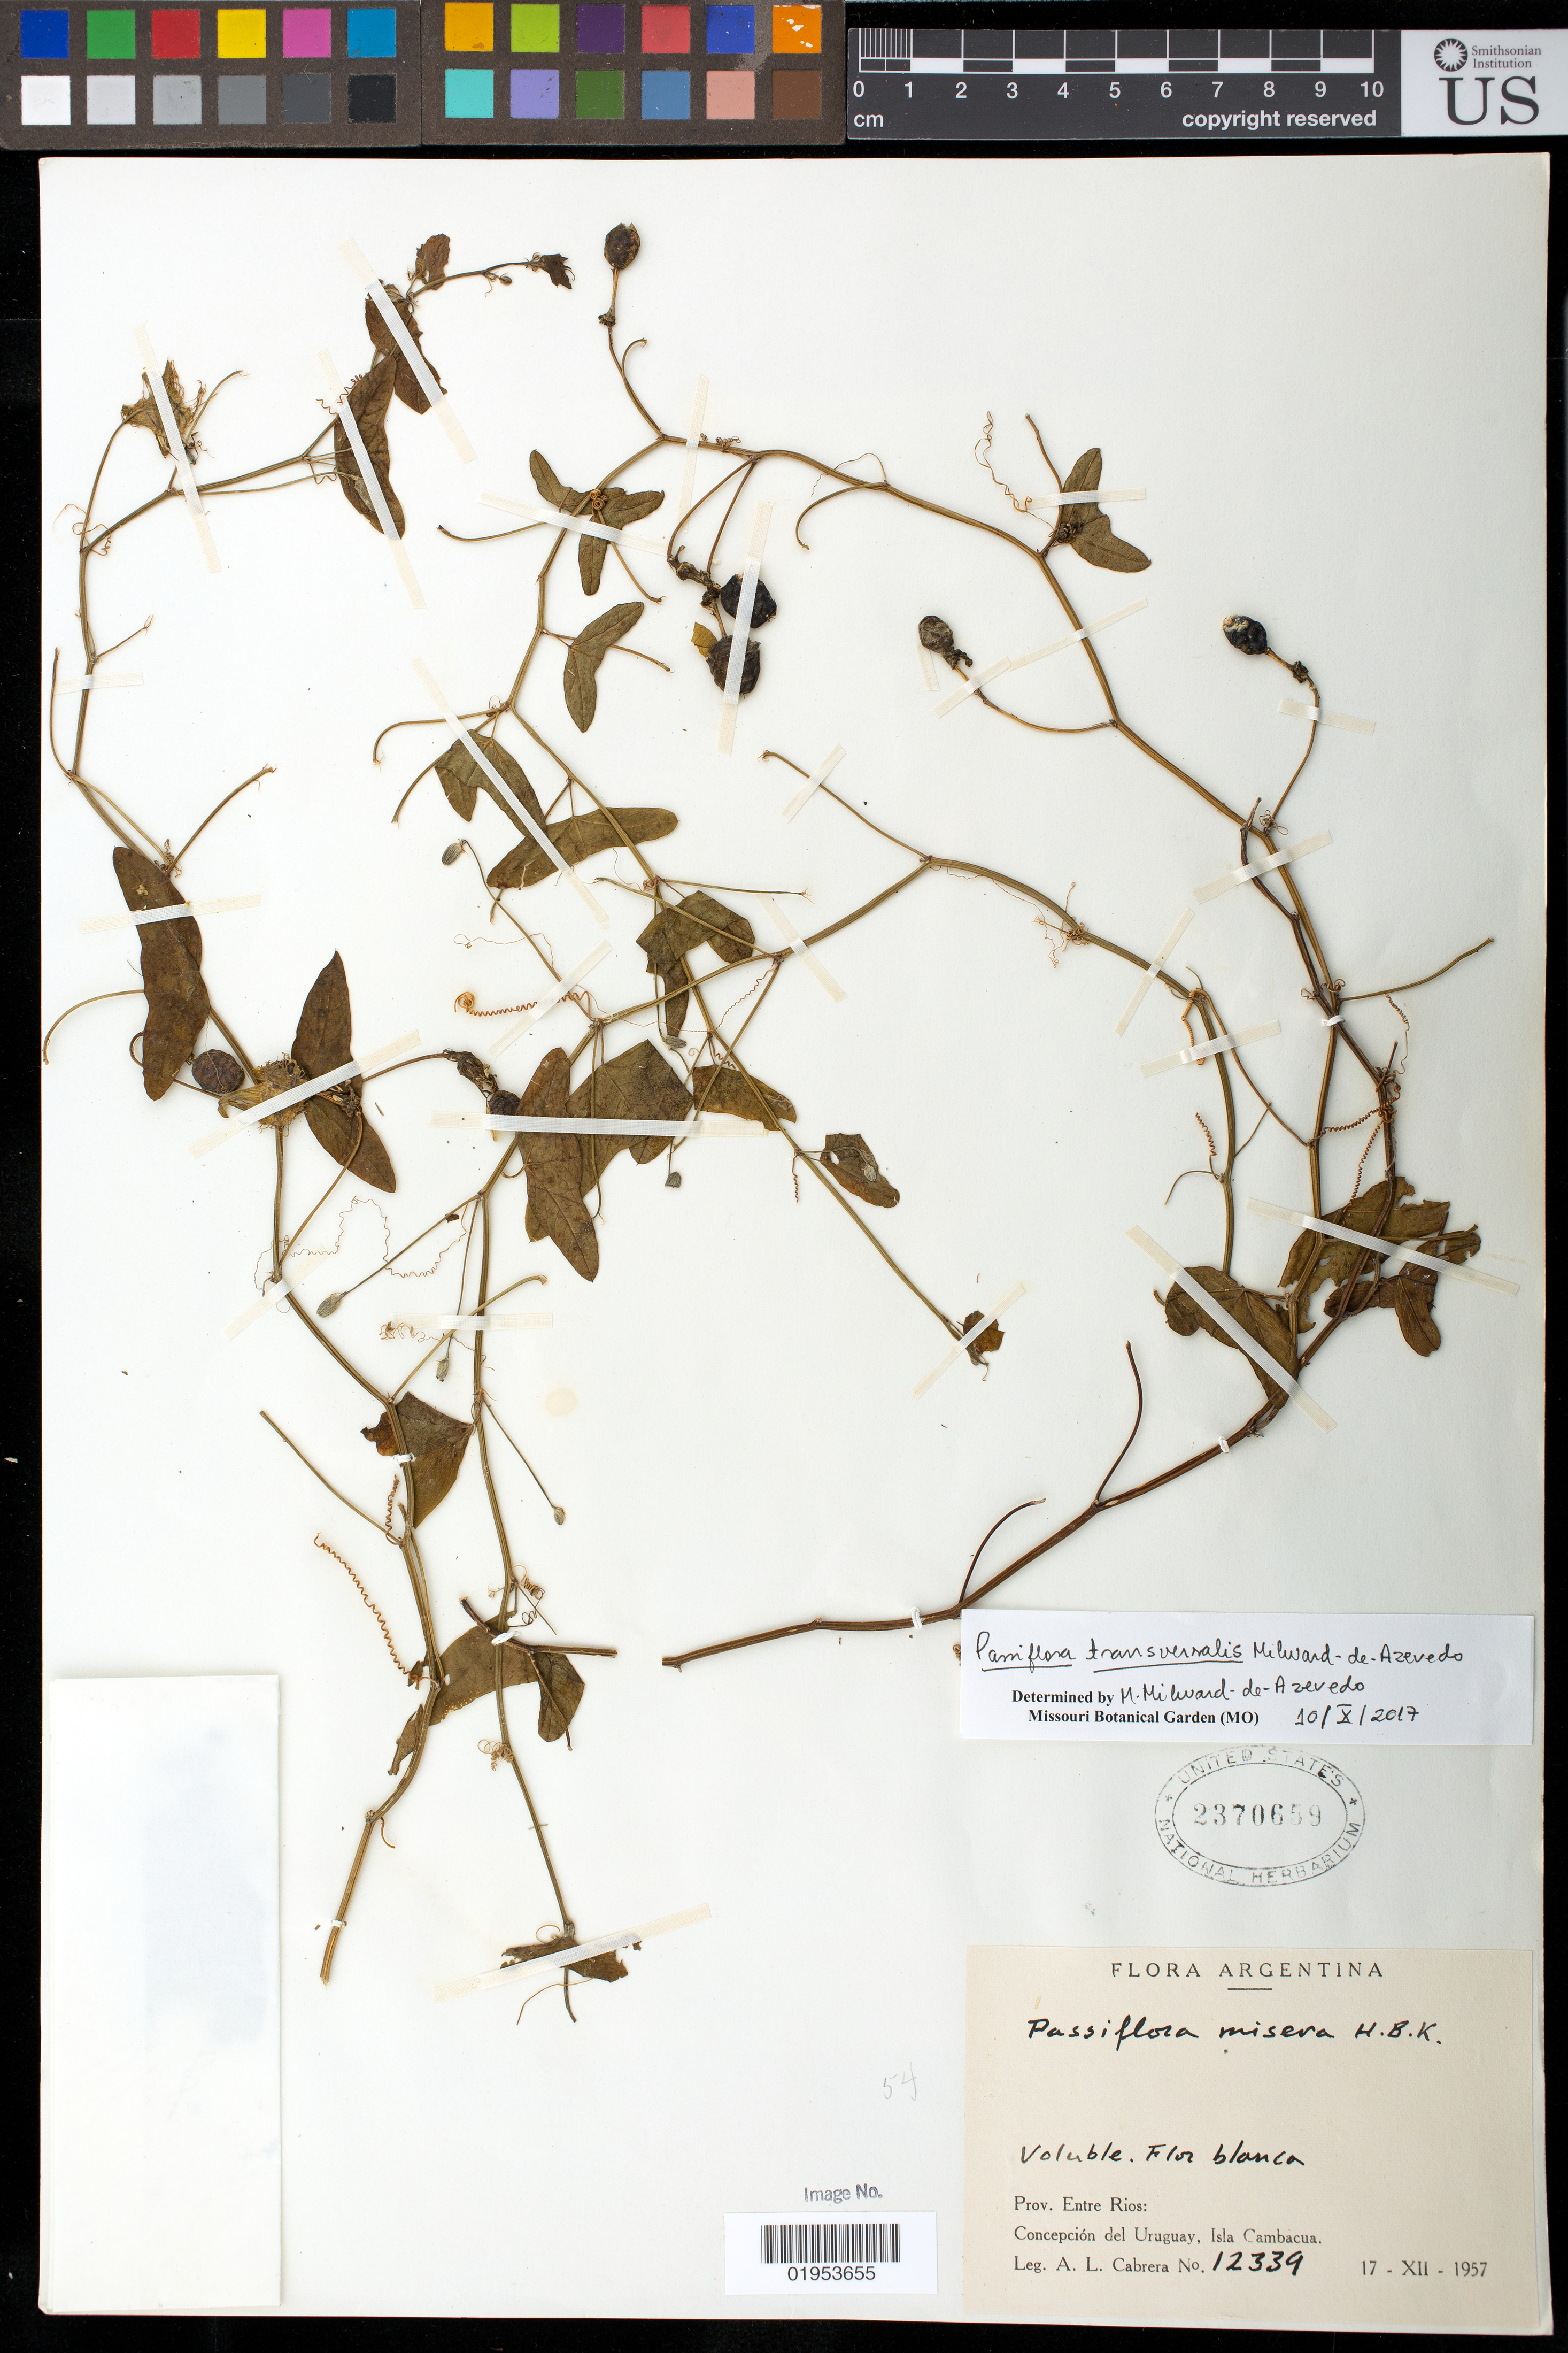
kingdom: Plantae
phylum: Tracheophyta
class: Magnoliopsida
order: Malpighiales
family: Passifloraceae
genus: Passiflora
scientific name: Passiflora transversalis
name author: Azevedo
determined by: Azevedo, M. A. Milward de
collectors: A. L. Cabrera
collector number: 12339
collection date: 1957-12-17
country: Argentina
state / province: Entre Ríos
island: Cambacua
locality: Concepción del Uruguay, Isla Cambacua.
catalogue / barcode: US 2370659